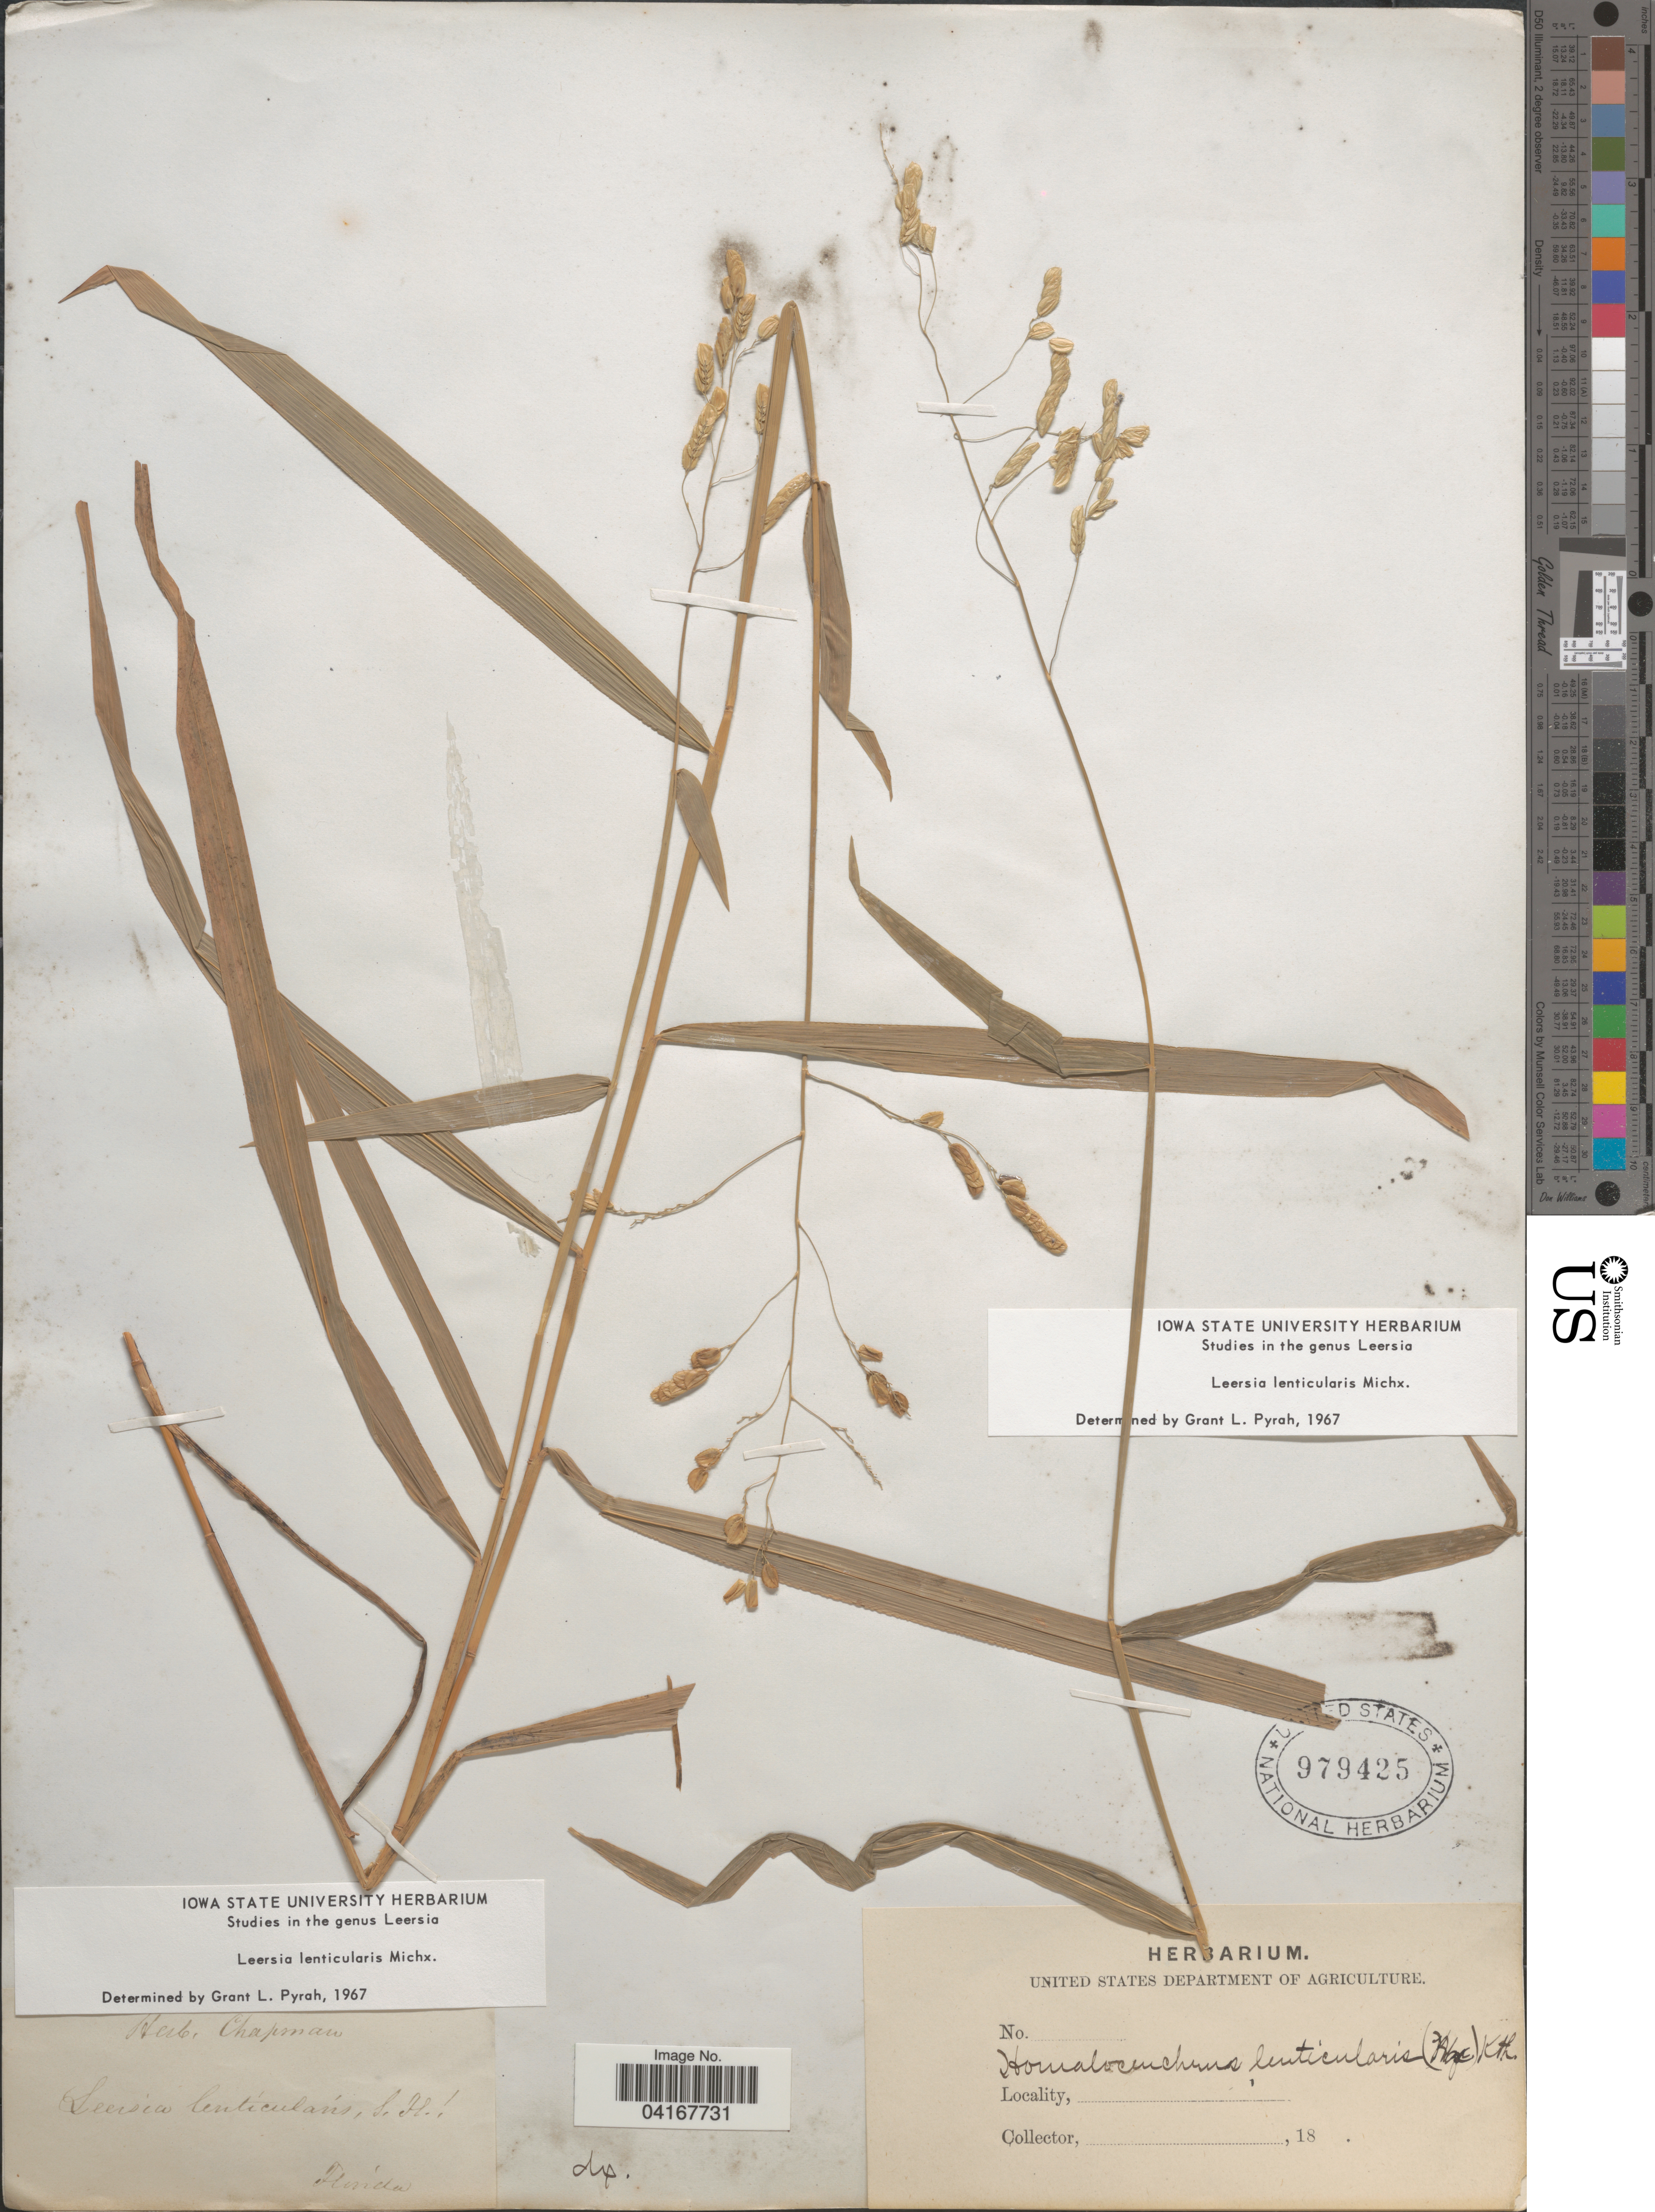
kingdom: Plantae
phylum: Tracheophyta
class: Liliopsida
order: Poales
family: Poaceae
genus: Leersia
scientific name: Leersia lenticularis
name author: Michx.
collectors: ex herb. Chapman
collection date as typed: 18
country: United States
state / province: Florida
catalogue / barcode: US 979425